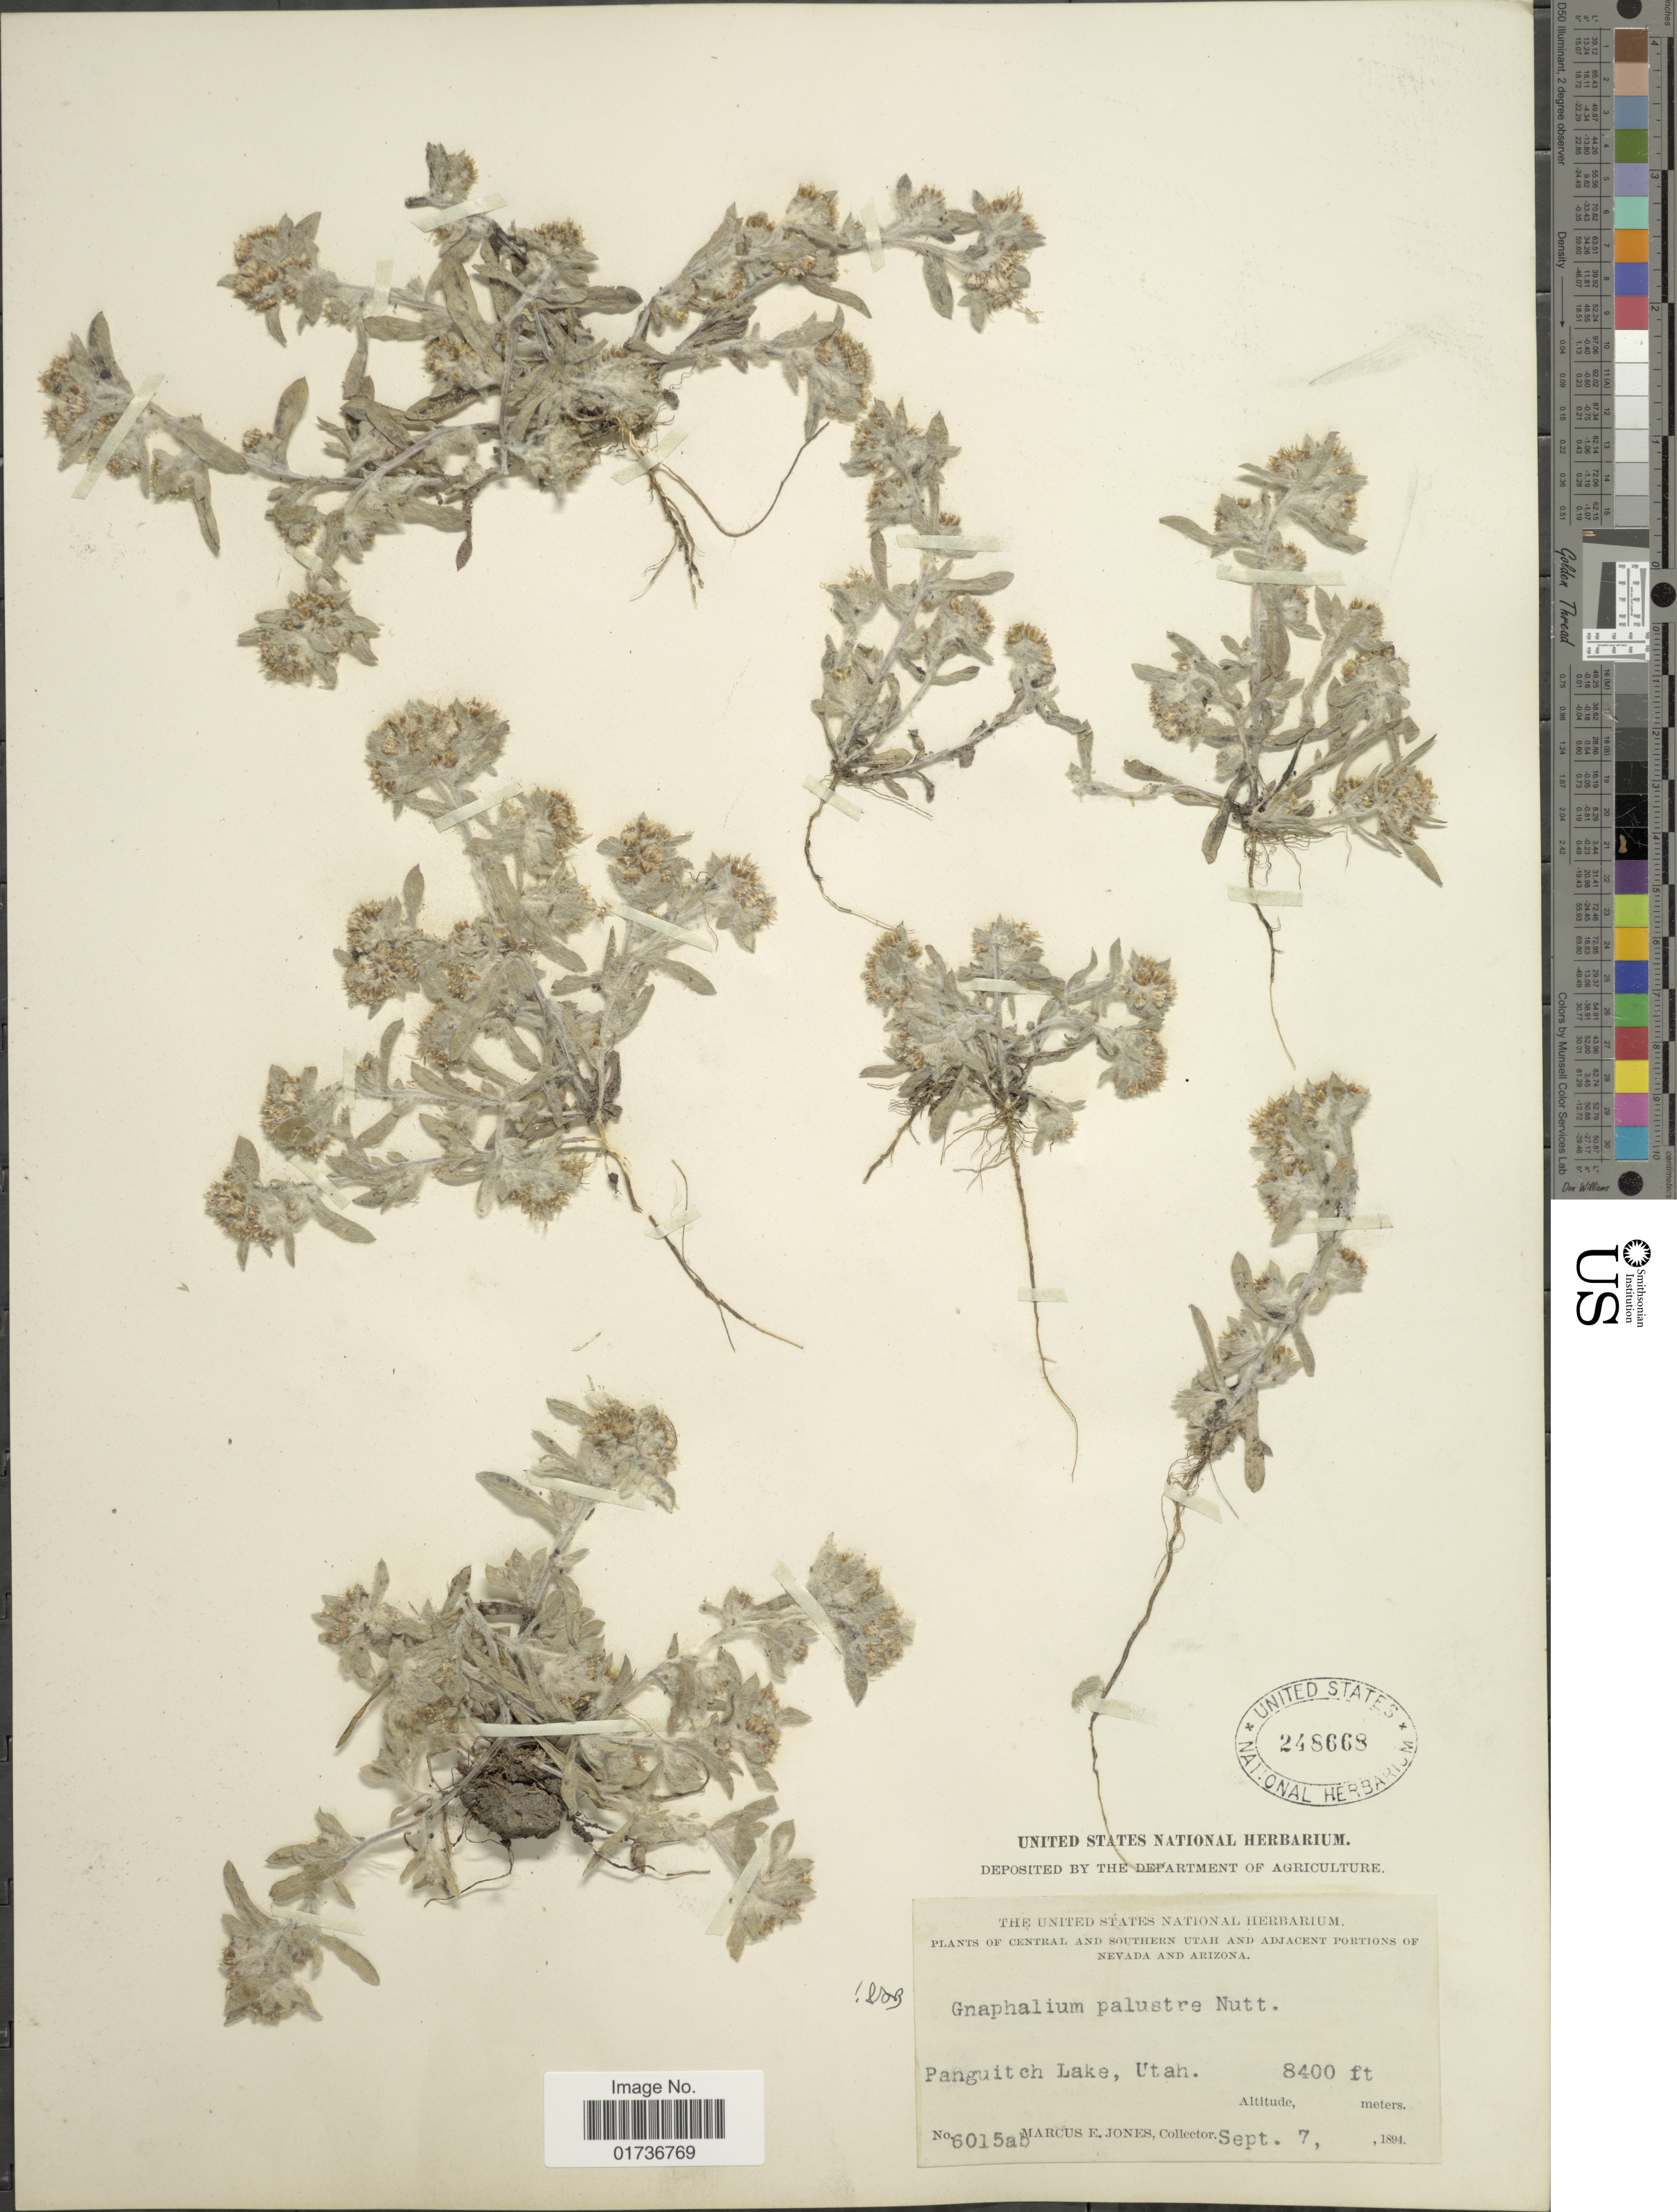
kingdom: Plantae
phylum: Tracheophyta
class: Magnoliopsida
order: Asterales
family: Asteraceae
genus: Gnaphalium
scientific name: Gnaphalium palustre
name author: Nutt.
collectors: M. E. Jones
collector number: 6015ab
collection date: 1894-09-07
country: United States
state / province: Utah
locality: Central and Southern Utah and Adjacents portion of Nevada and Arizona, Panguitch Lake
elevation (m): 2560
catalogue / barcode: US 248668